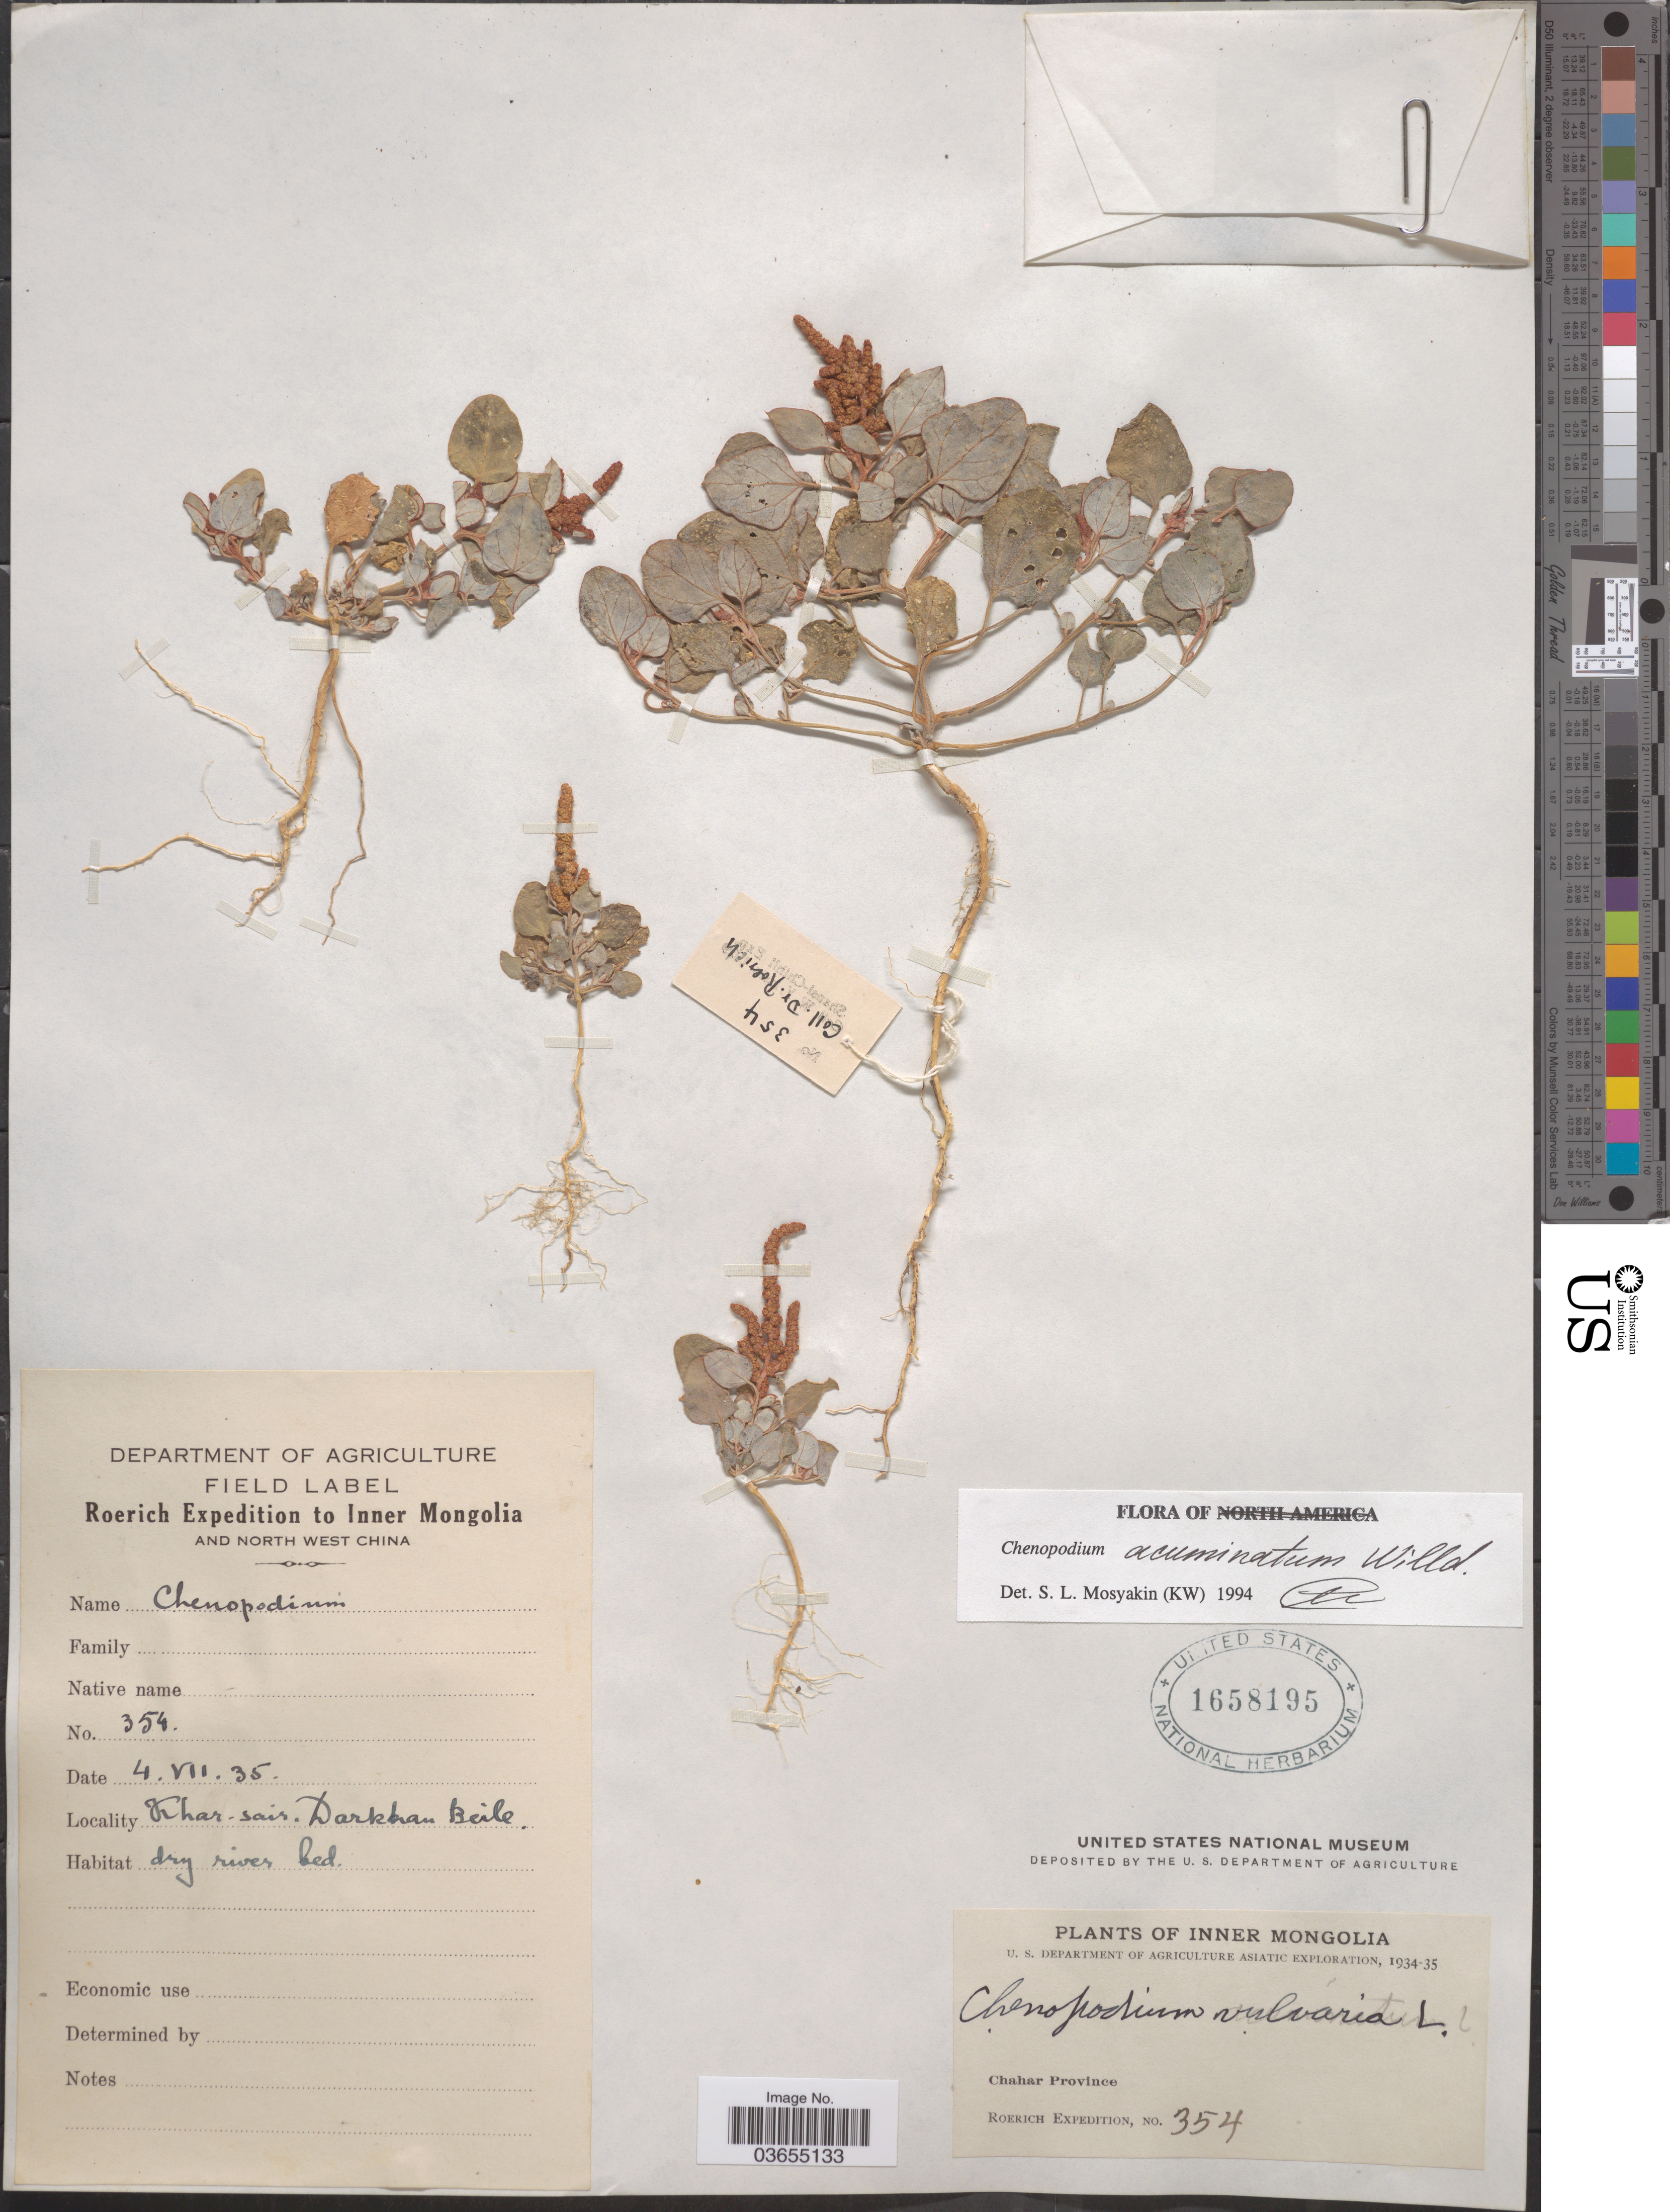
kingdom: Plantae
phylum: Tracheophyta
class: Magnoliopsida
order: Caryophyllales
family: Amaranthaceae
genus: Chenopodium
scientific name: Chenopodium acuminatum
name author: Willd.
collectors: Roerich Expedition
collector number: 354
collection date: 1935-07-04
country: China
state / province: Nei Monggol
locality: Inner Mongolia. Chahar Province. Khar-sais. Darkhan Beile.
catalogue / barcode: US 1658195